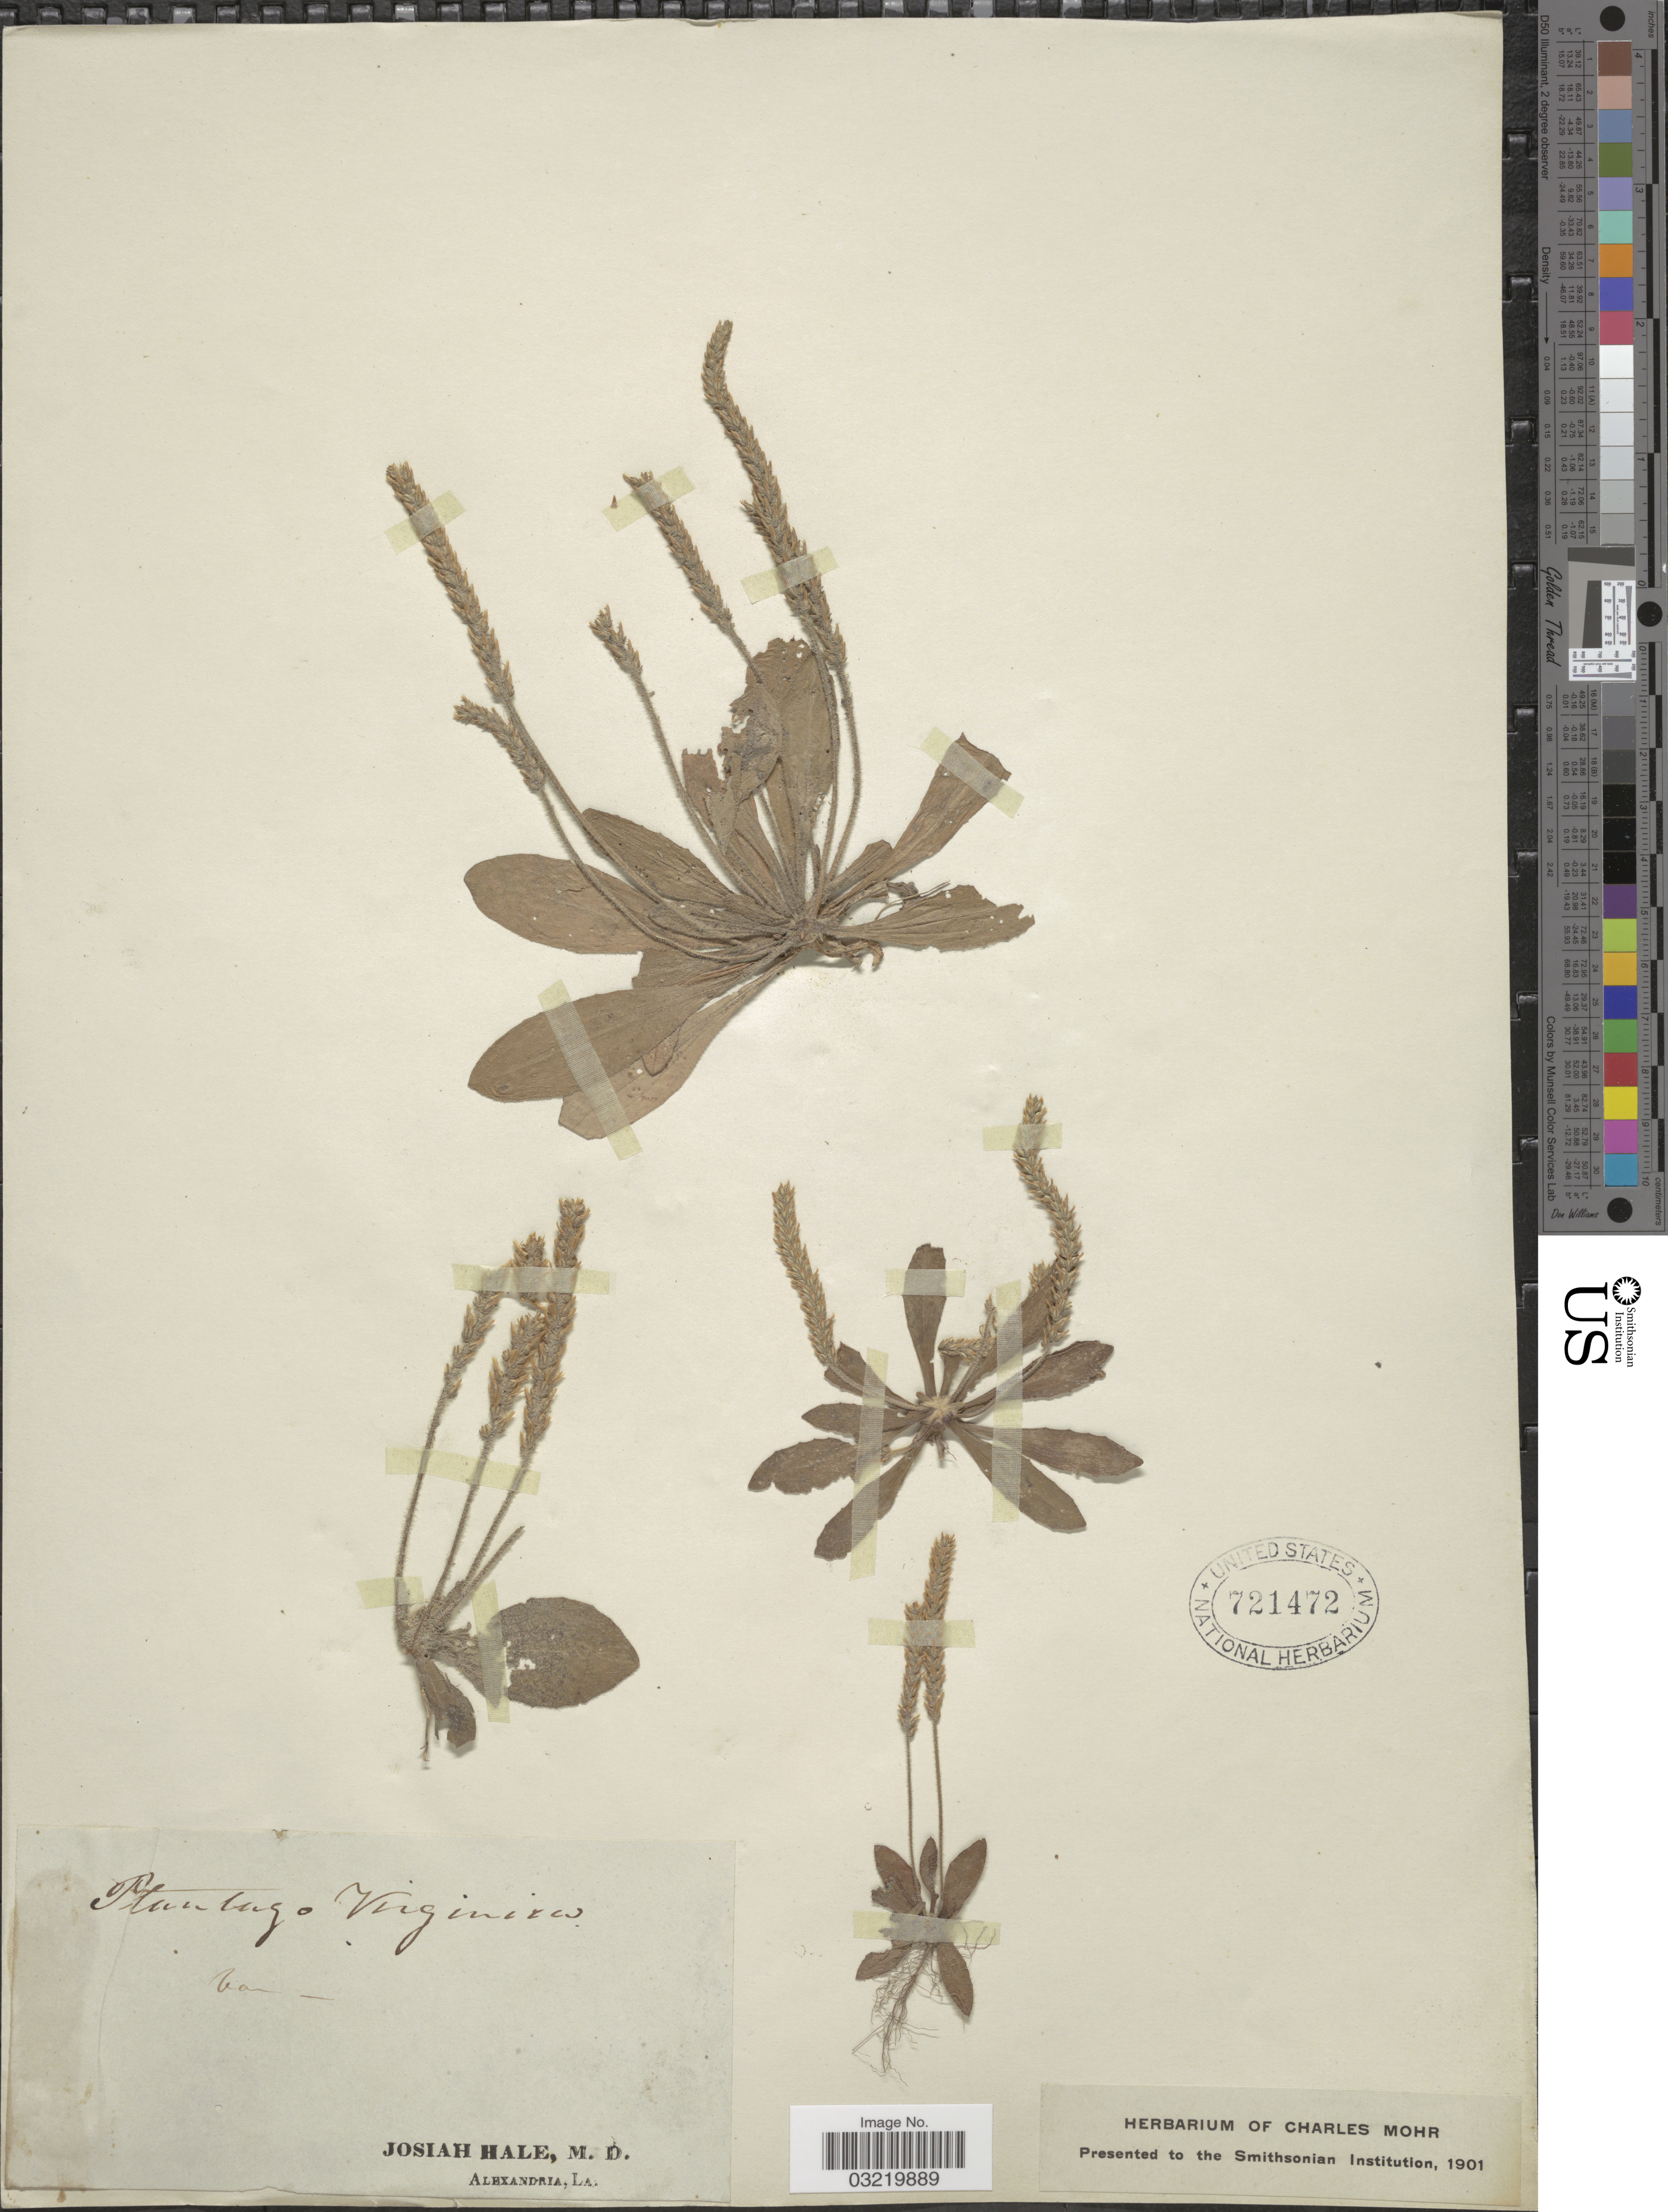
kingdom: Plantae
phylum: Tracheophyta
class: Magnoliopsida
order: Lamiales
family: Plantaginaceae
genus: Plantago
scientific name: Plantago virginica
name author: L.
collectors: J. Hale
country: United States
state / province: Louisiana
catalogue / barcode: US 721472